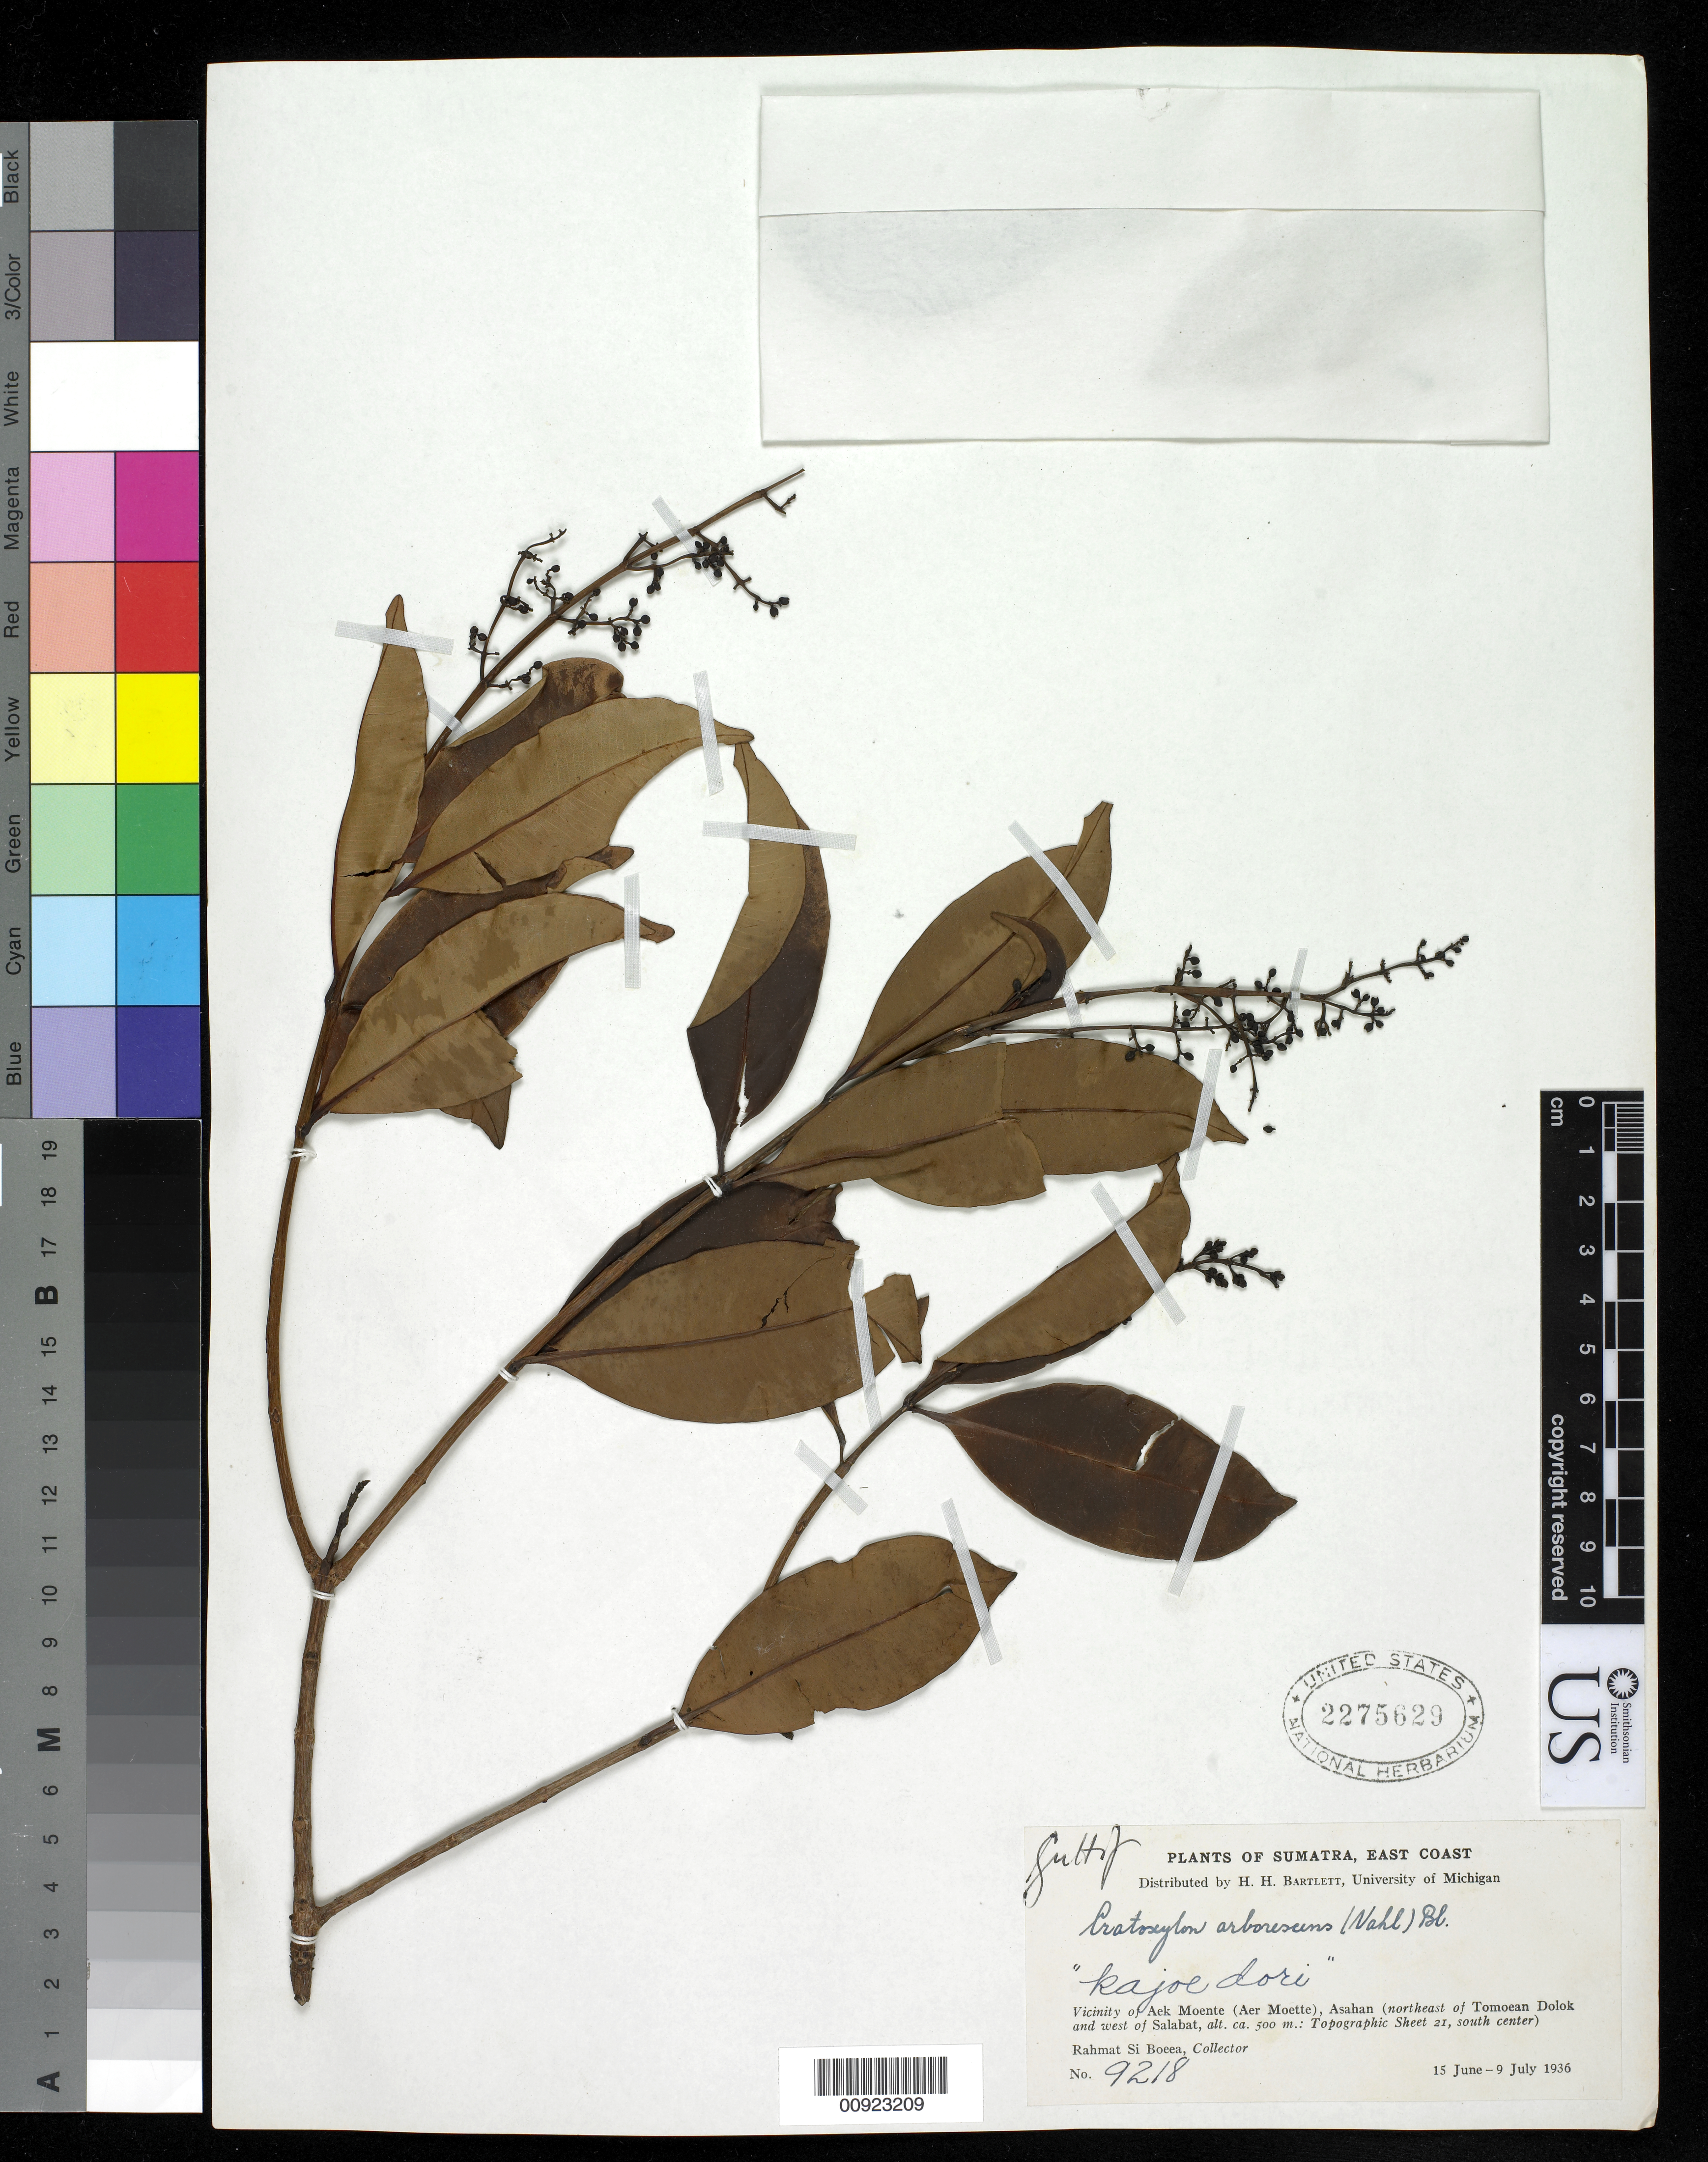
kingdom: Plantae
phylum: Tracheophyta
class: Magnoliopsida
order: Malpighiales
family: Hypericaceae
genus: Cratoxylum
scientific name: Cratoxylum arborescens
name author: (Vahl) Blume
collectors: Rahmat Si Boeea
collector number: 9218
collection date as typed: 15 Jun 1936 to 09 Jul 1936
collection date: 1936-06-15/1936-07-09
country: Indonesia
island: Sumatra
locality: Vicinity of Aek Moente (Aer Moette), Asahan (northeast of Tomoean Dolok and west of Salabat)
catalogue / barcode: US 2275629